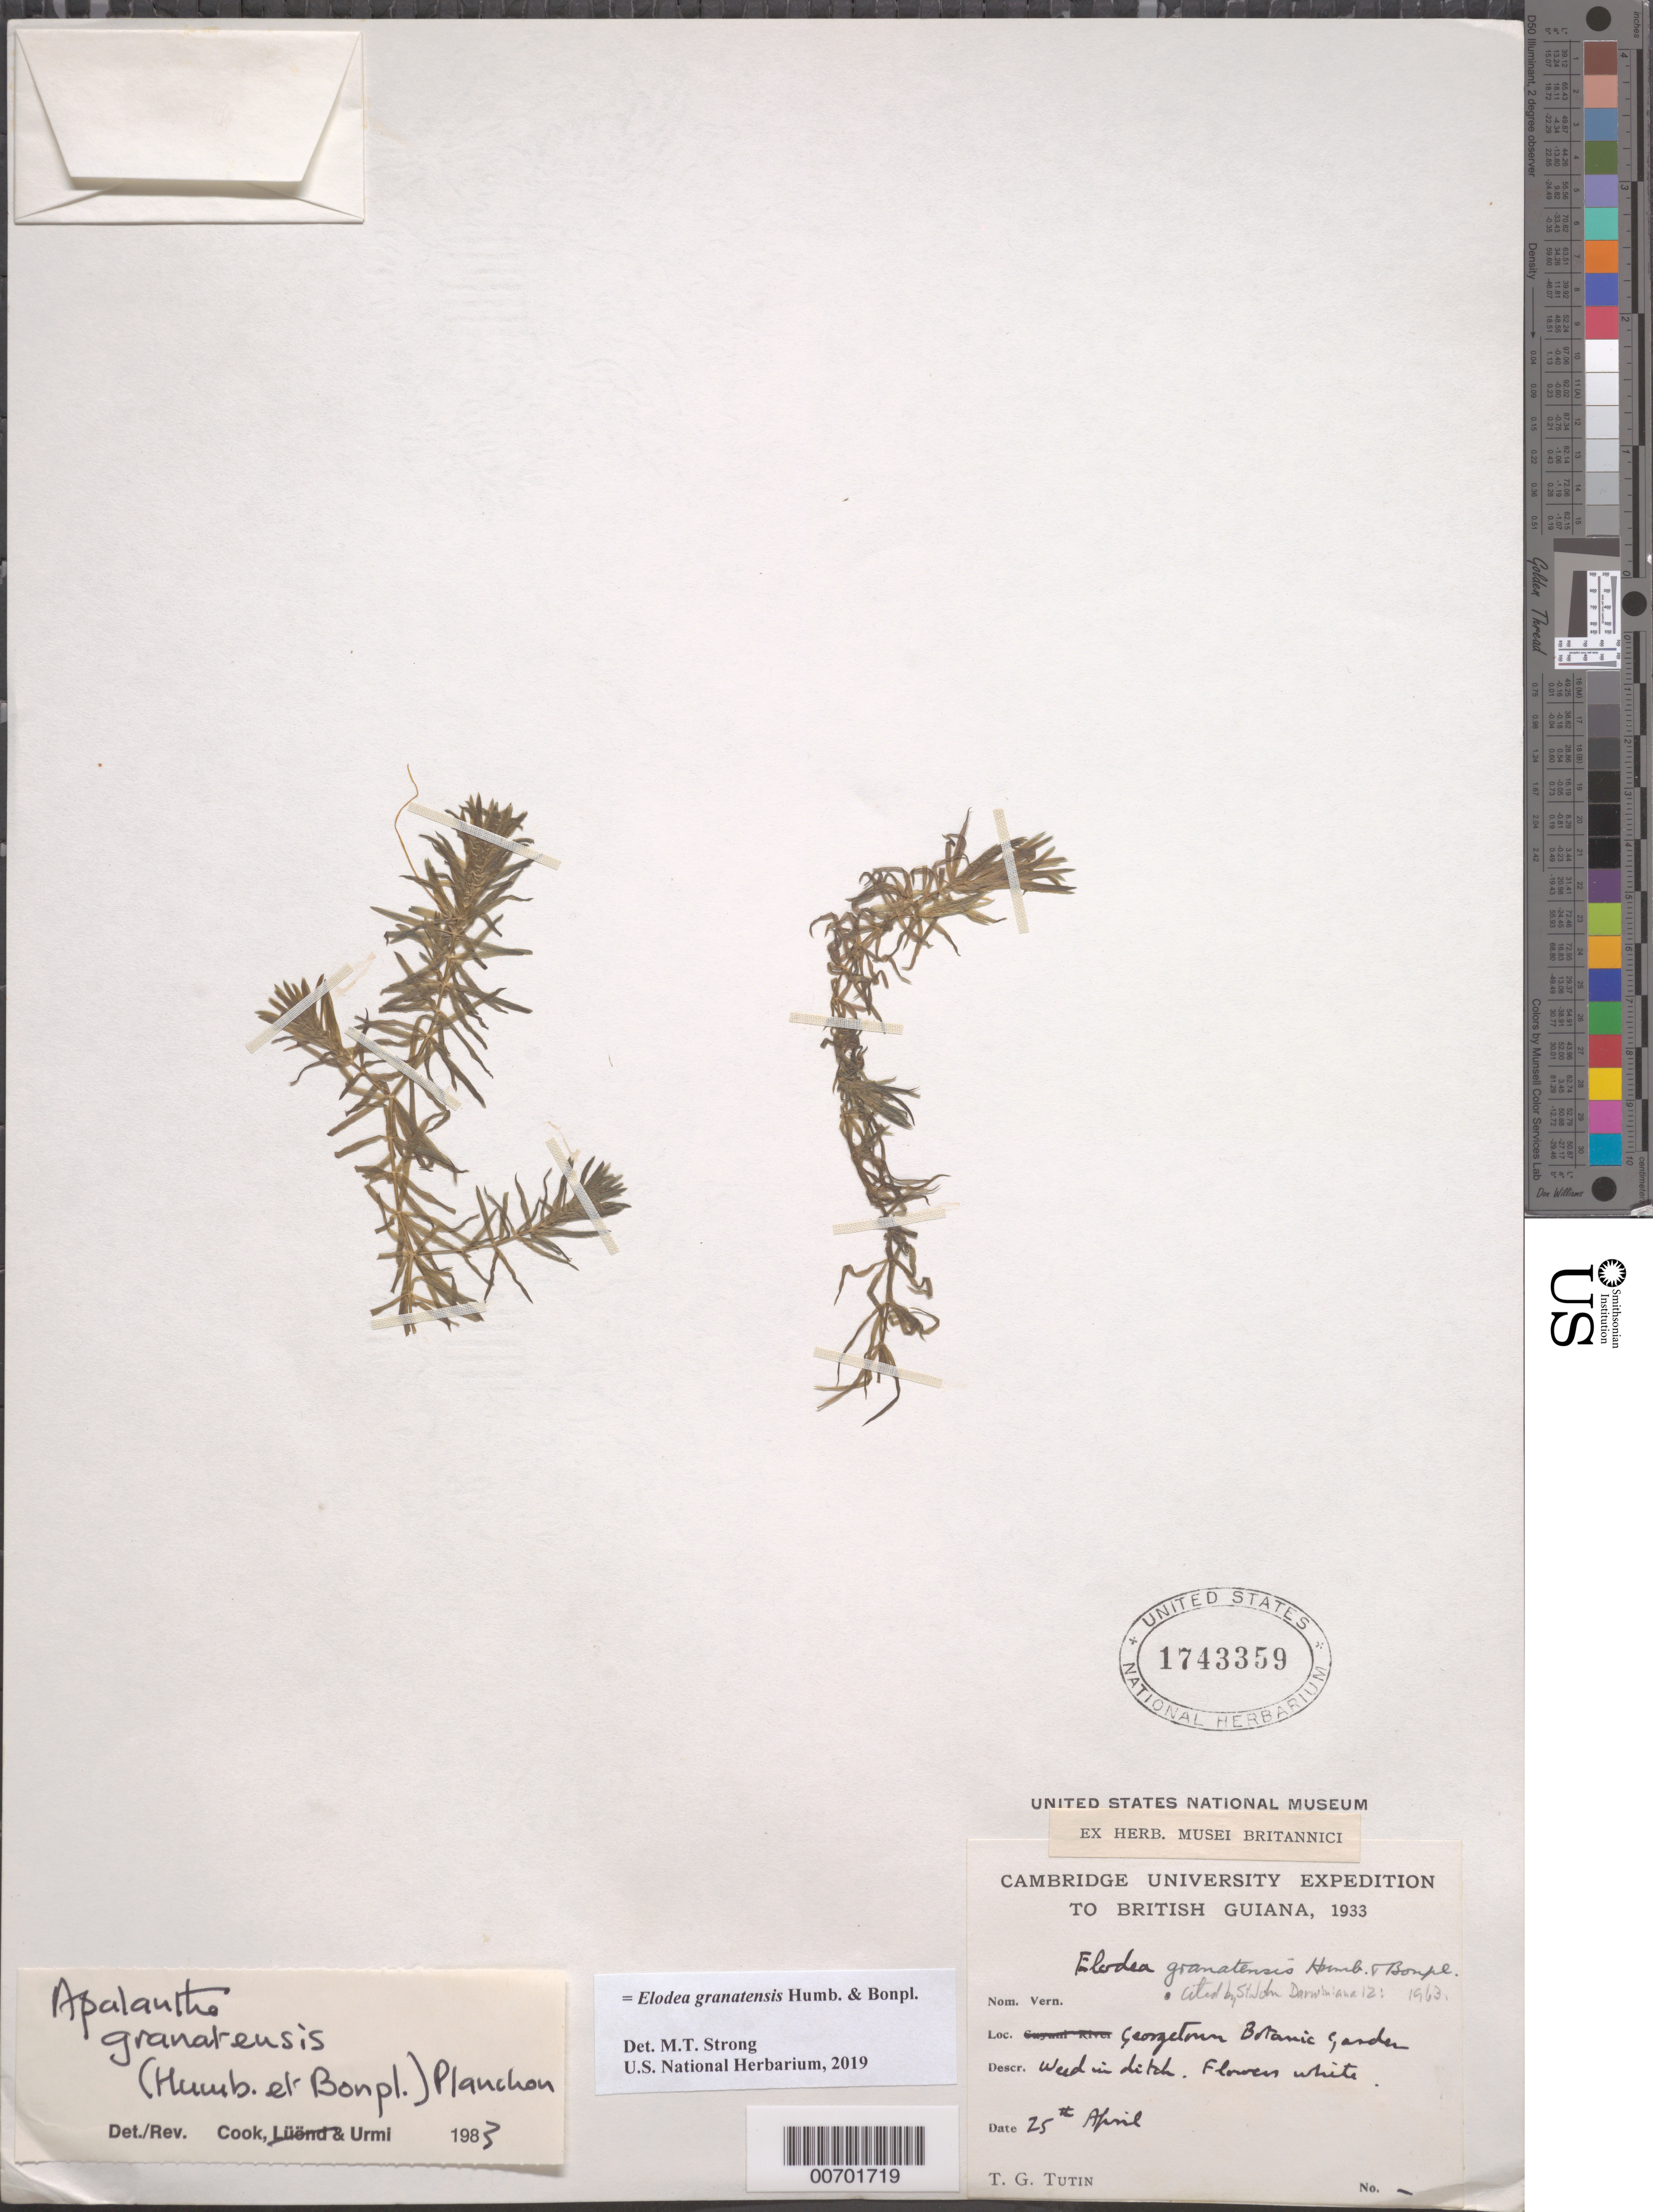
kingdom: Plantae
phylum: Tracheophyta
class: Liliopsida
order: Alismatales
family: Hydrocharitaceae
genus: Elodea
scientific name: Elodea granatensis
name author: Humb. & Bonpl.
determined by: Strong, Mark T., (BOT), Smithsonian Institution - National Museum of Natural History (UNITED STATES)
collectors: T. G. Tutin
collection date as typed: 25-Apr-33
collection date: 1933-04-25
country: Guyana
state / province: Demerara-Mahaica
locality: Georgetown, Botanic Gardens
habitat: In ditch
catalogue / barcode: US 1743359